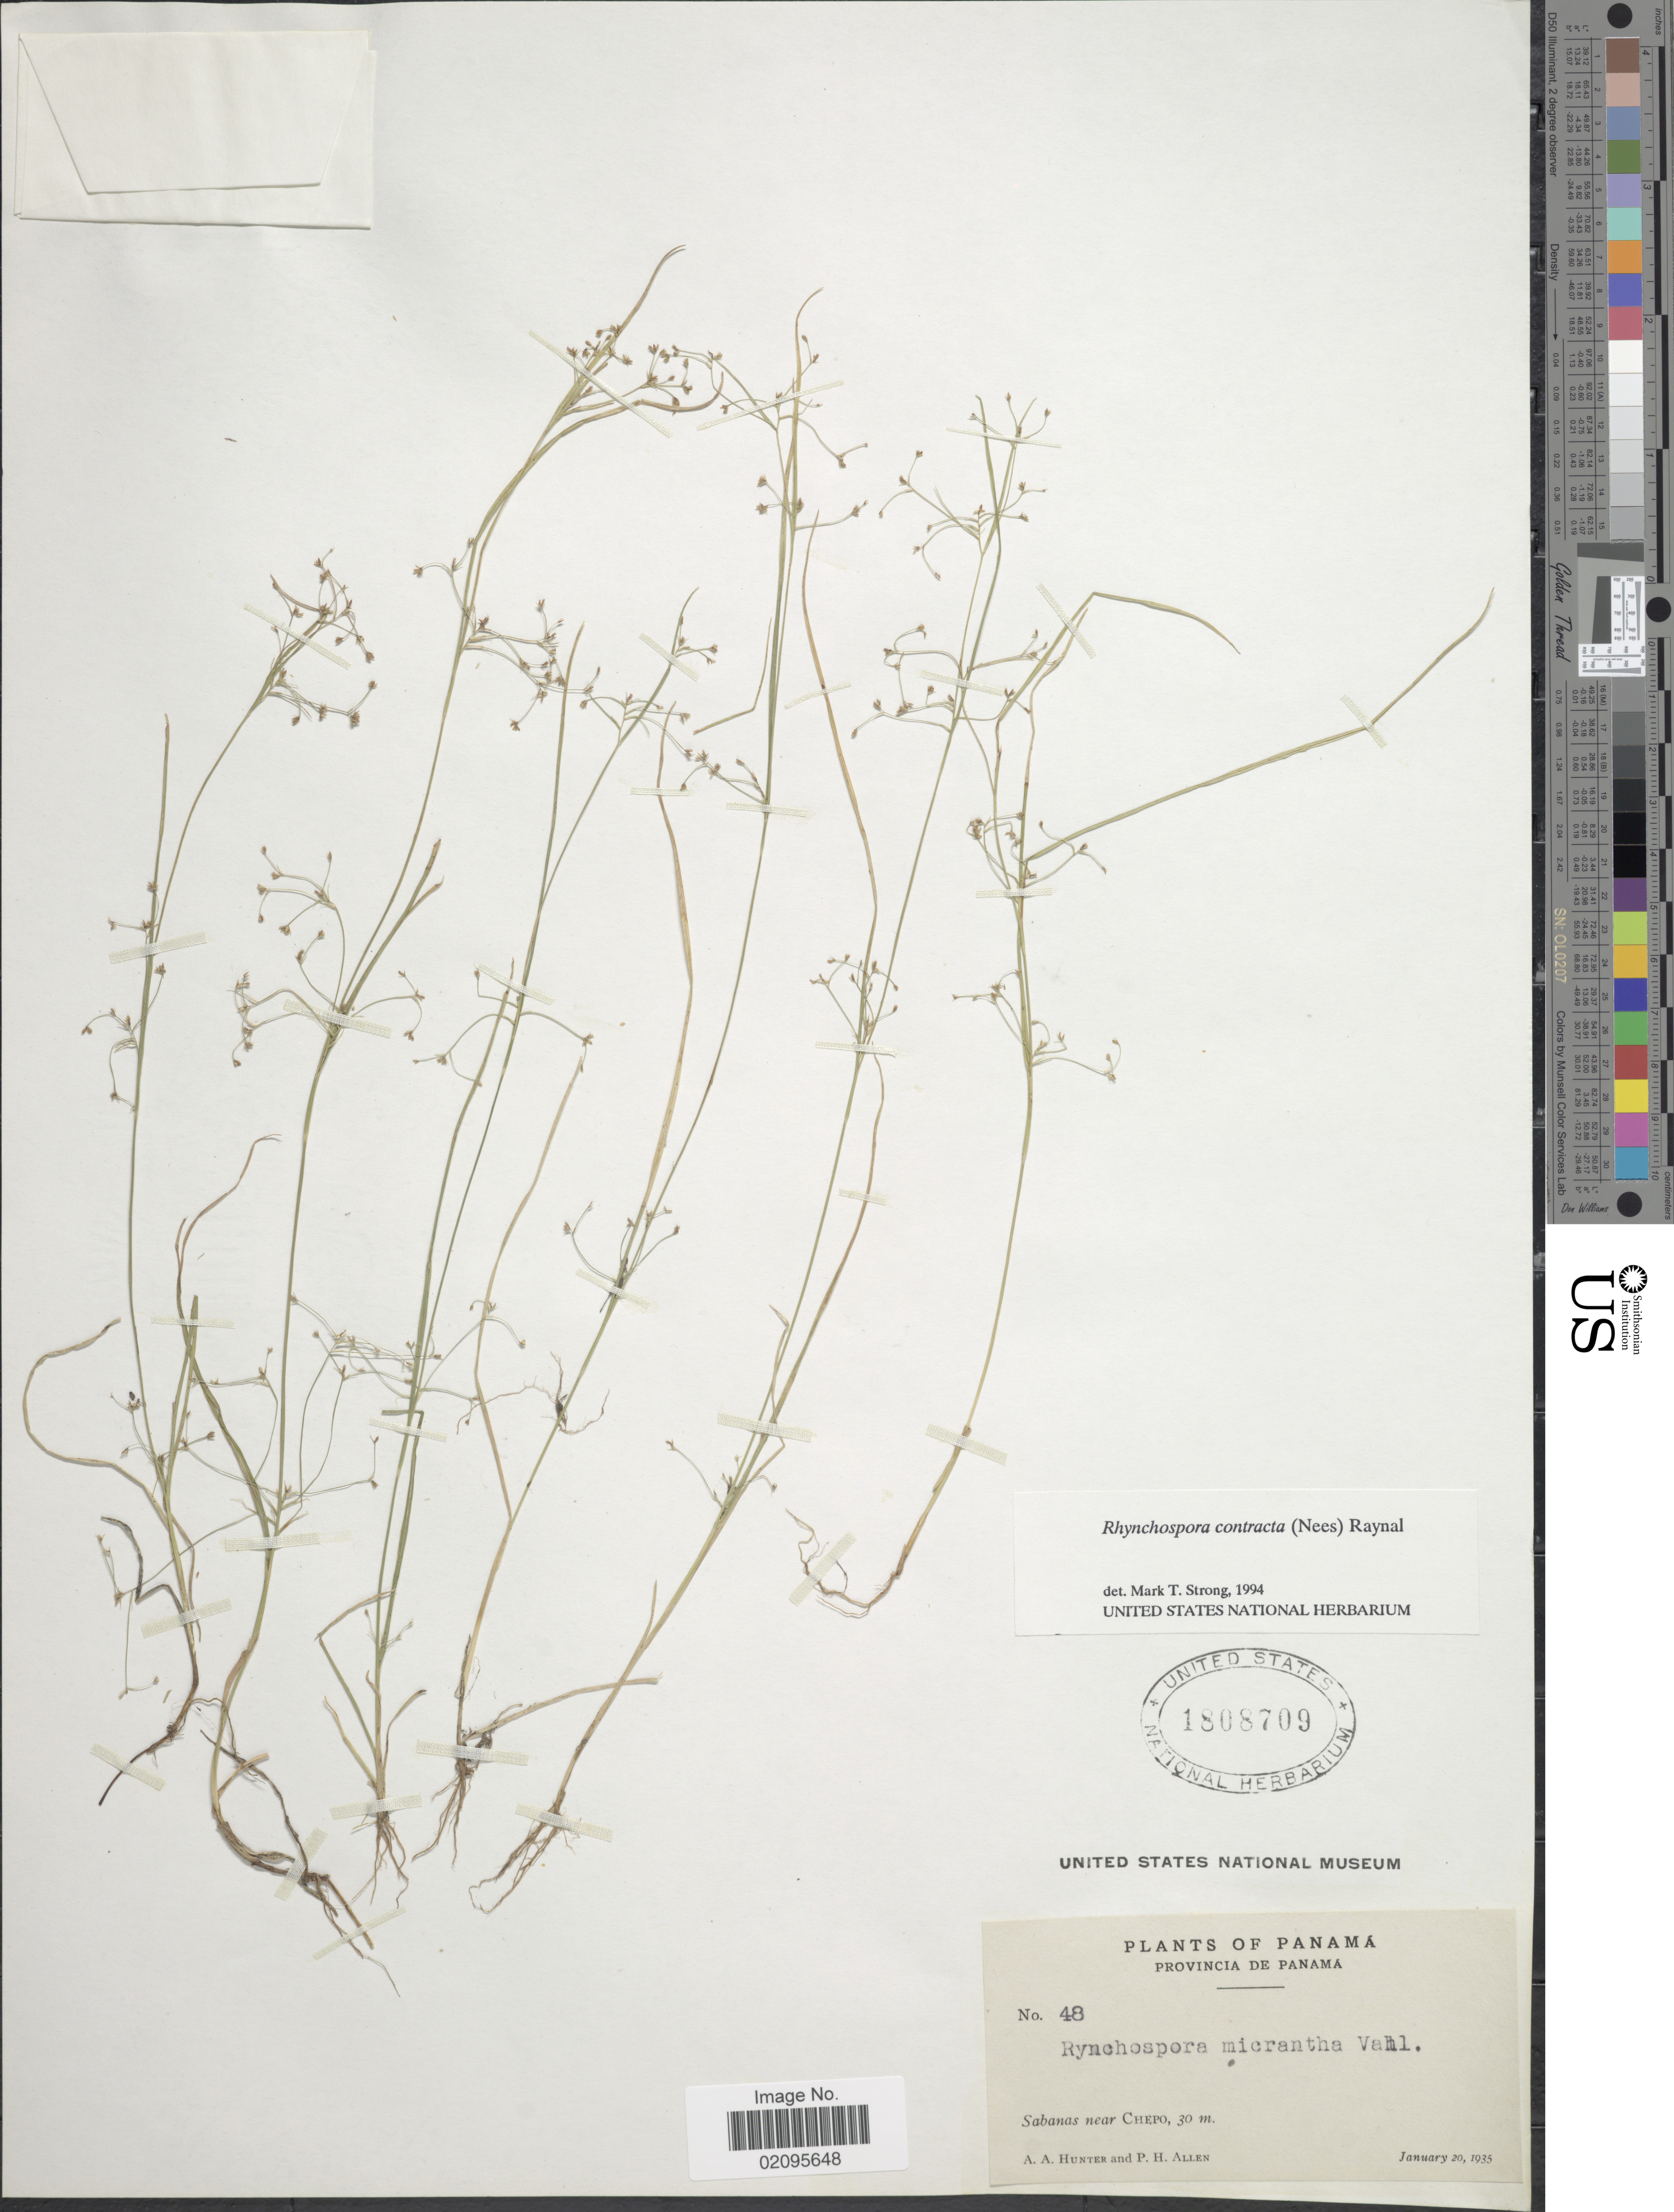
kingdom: Plantae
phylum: Tracheophyta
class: Liliopsida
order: Poales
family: Cyperaceae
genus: Rhynchospora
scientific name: Rhynchospora contracta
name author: (Nees) J. Raynal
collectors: A. Hunter & P. H. Allen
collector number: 48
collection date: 1935-01-20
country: Panama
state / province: Panamá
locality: Sabanas near Chepo.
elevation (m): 30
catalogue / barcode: US 1808709